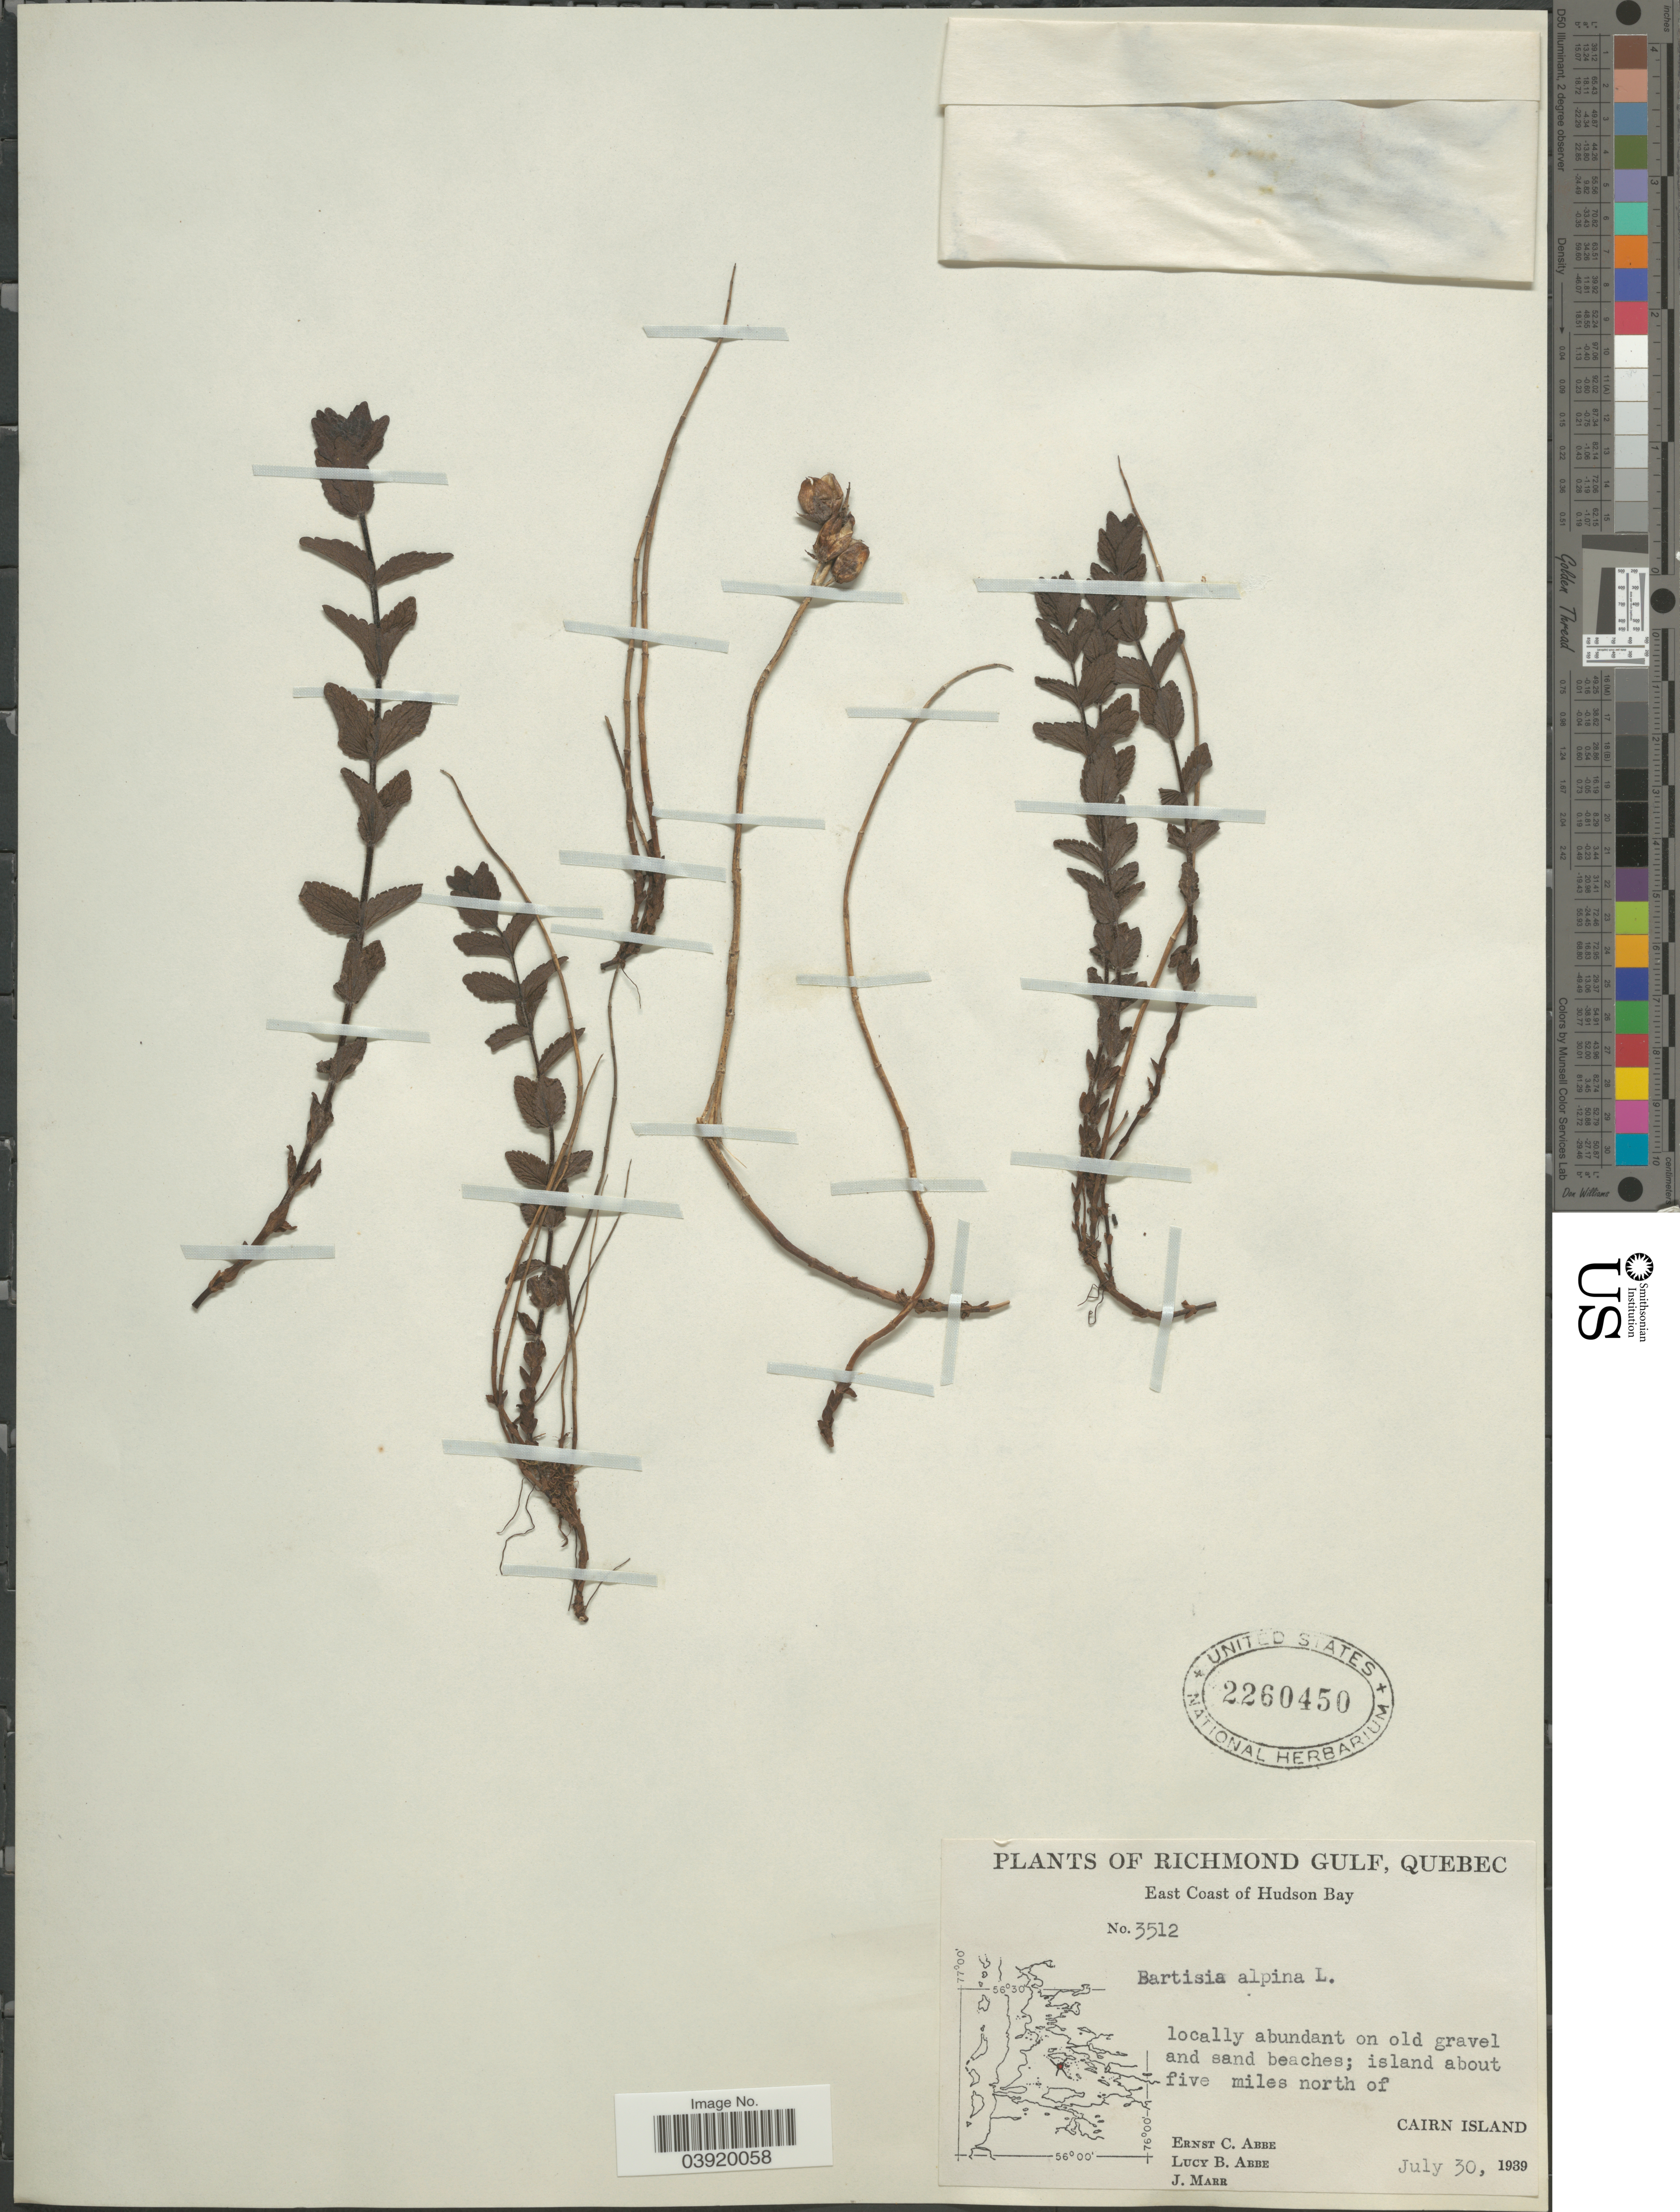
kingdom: Plantae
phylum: Tracheophyta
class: Magnoliopsida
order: Lamiales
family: Orobanchaceae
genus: Bartsia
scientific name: Bartsia alpina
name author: L.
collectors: E. C. Abbe, L. B. Abbe & J. Marr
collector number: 3512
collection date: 1939-07-30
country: Canada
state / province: Quebec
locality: Richmond Gulf. East Coast of Hudson Bay. Island about five miles north of Cairn Island.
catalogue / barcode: US 2260450